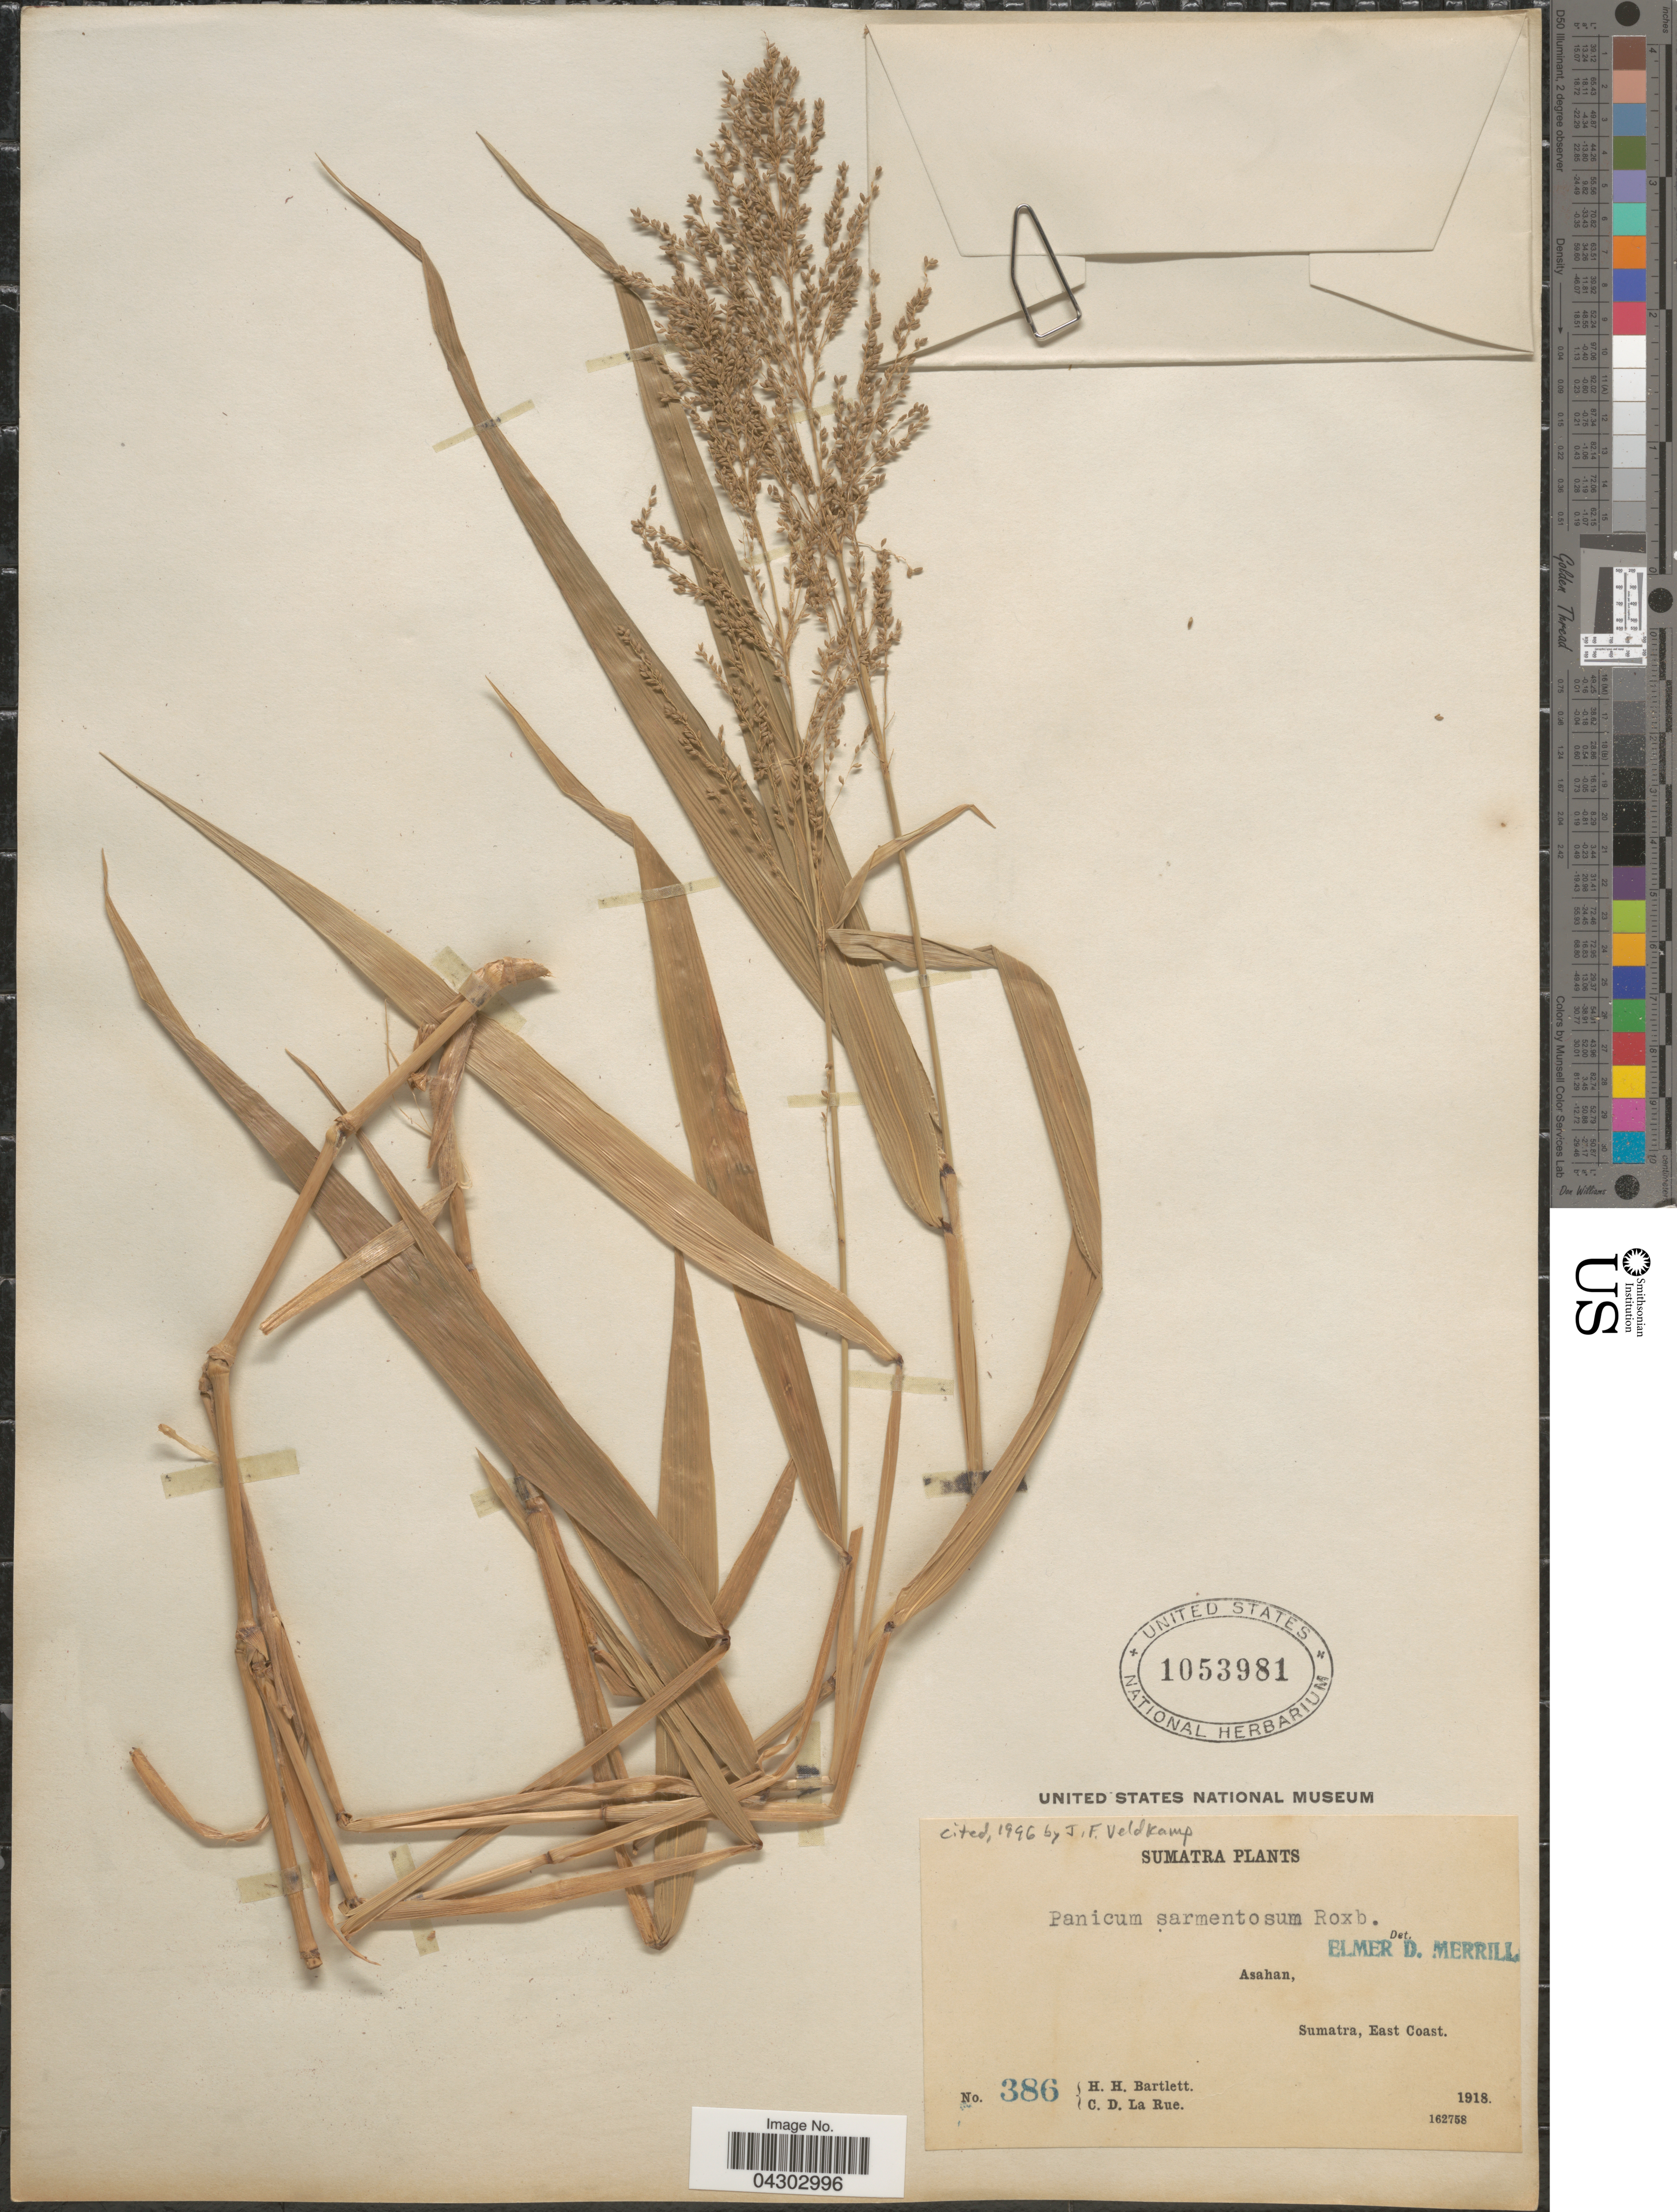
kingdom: Plantae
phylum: Tracheophyta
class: Liliopsida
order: Poales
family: Poaceae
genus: Panicum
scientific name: Panicum sarmentosum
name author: Roxb.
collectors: H. H. Bartlett & C. La Rue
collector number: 386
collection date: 1918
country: Indonesia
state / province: Sumatra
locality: Asahan, East Coast.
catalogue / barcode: US 1053981